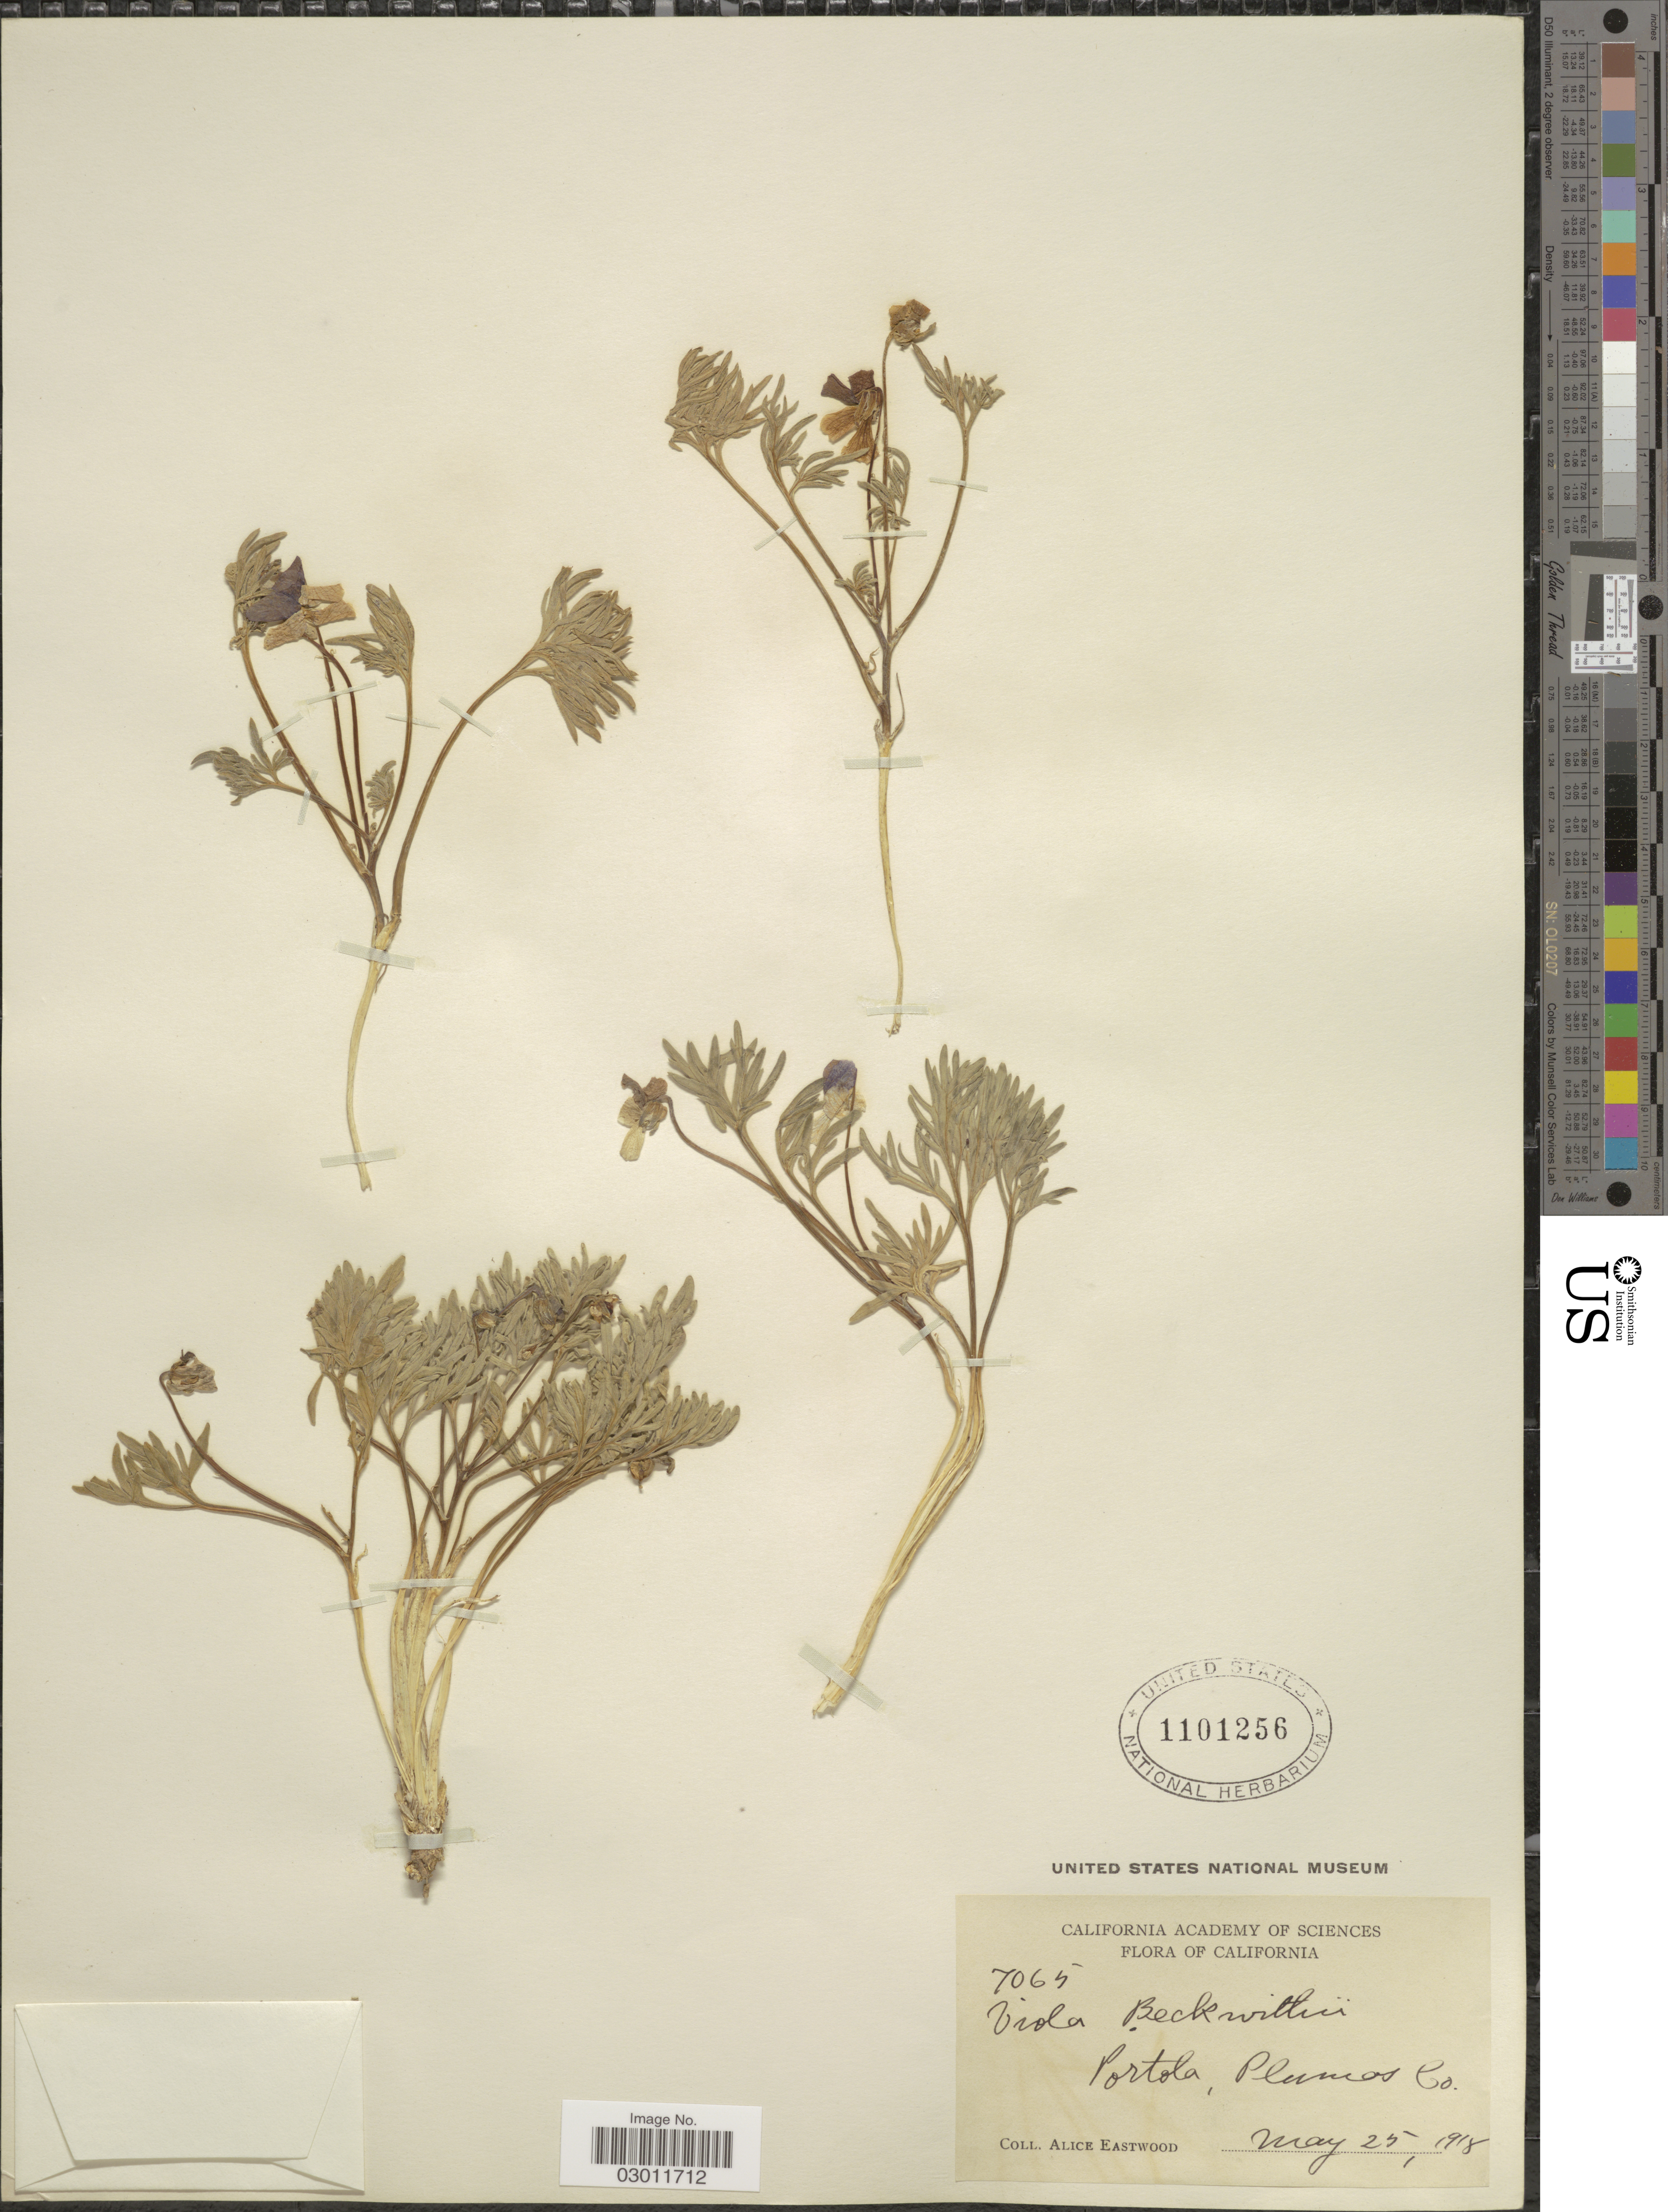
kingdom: Plantae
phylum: Tracheophyta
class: Magnoliopsida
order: Malpighiales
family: Violaceae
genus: Viola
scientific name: Viola beckwithii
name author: Torr.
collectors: A. Eastwood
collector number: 7065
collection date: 1918-05-25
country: United States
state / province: California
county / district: Plumas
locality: Portola, Plumas Co.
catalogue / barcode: US 1101256